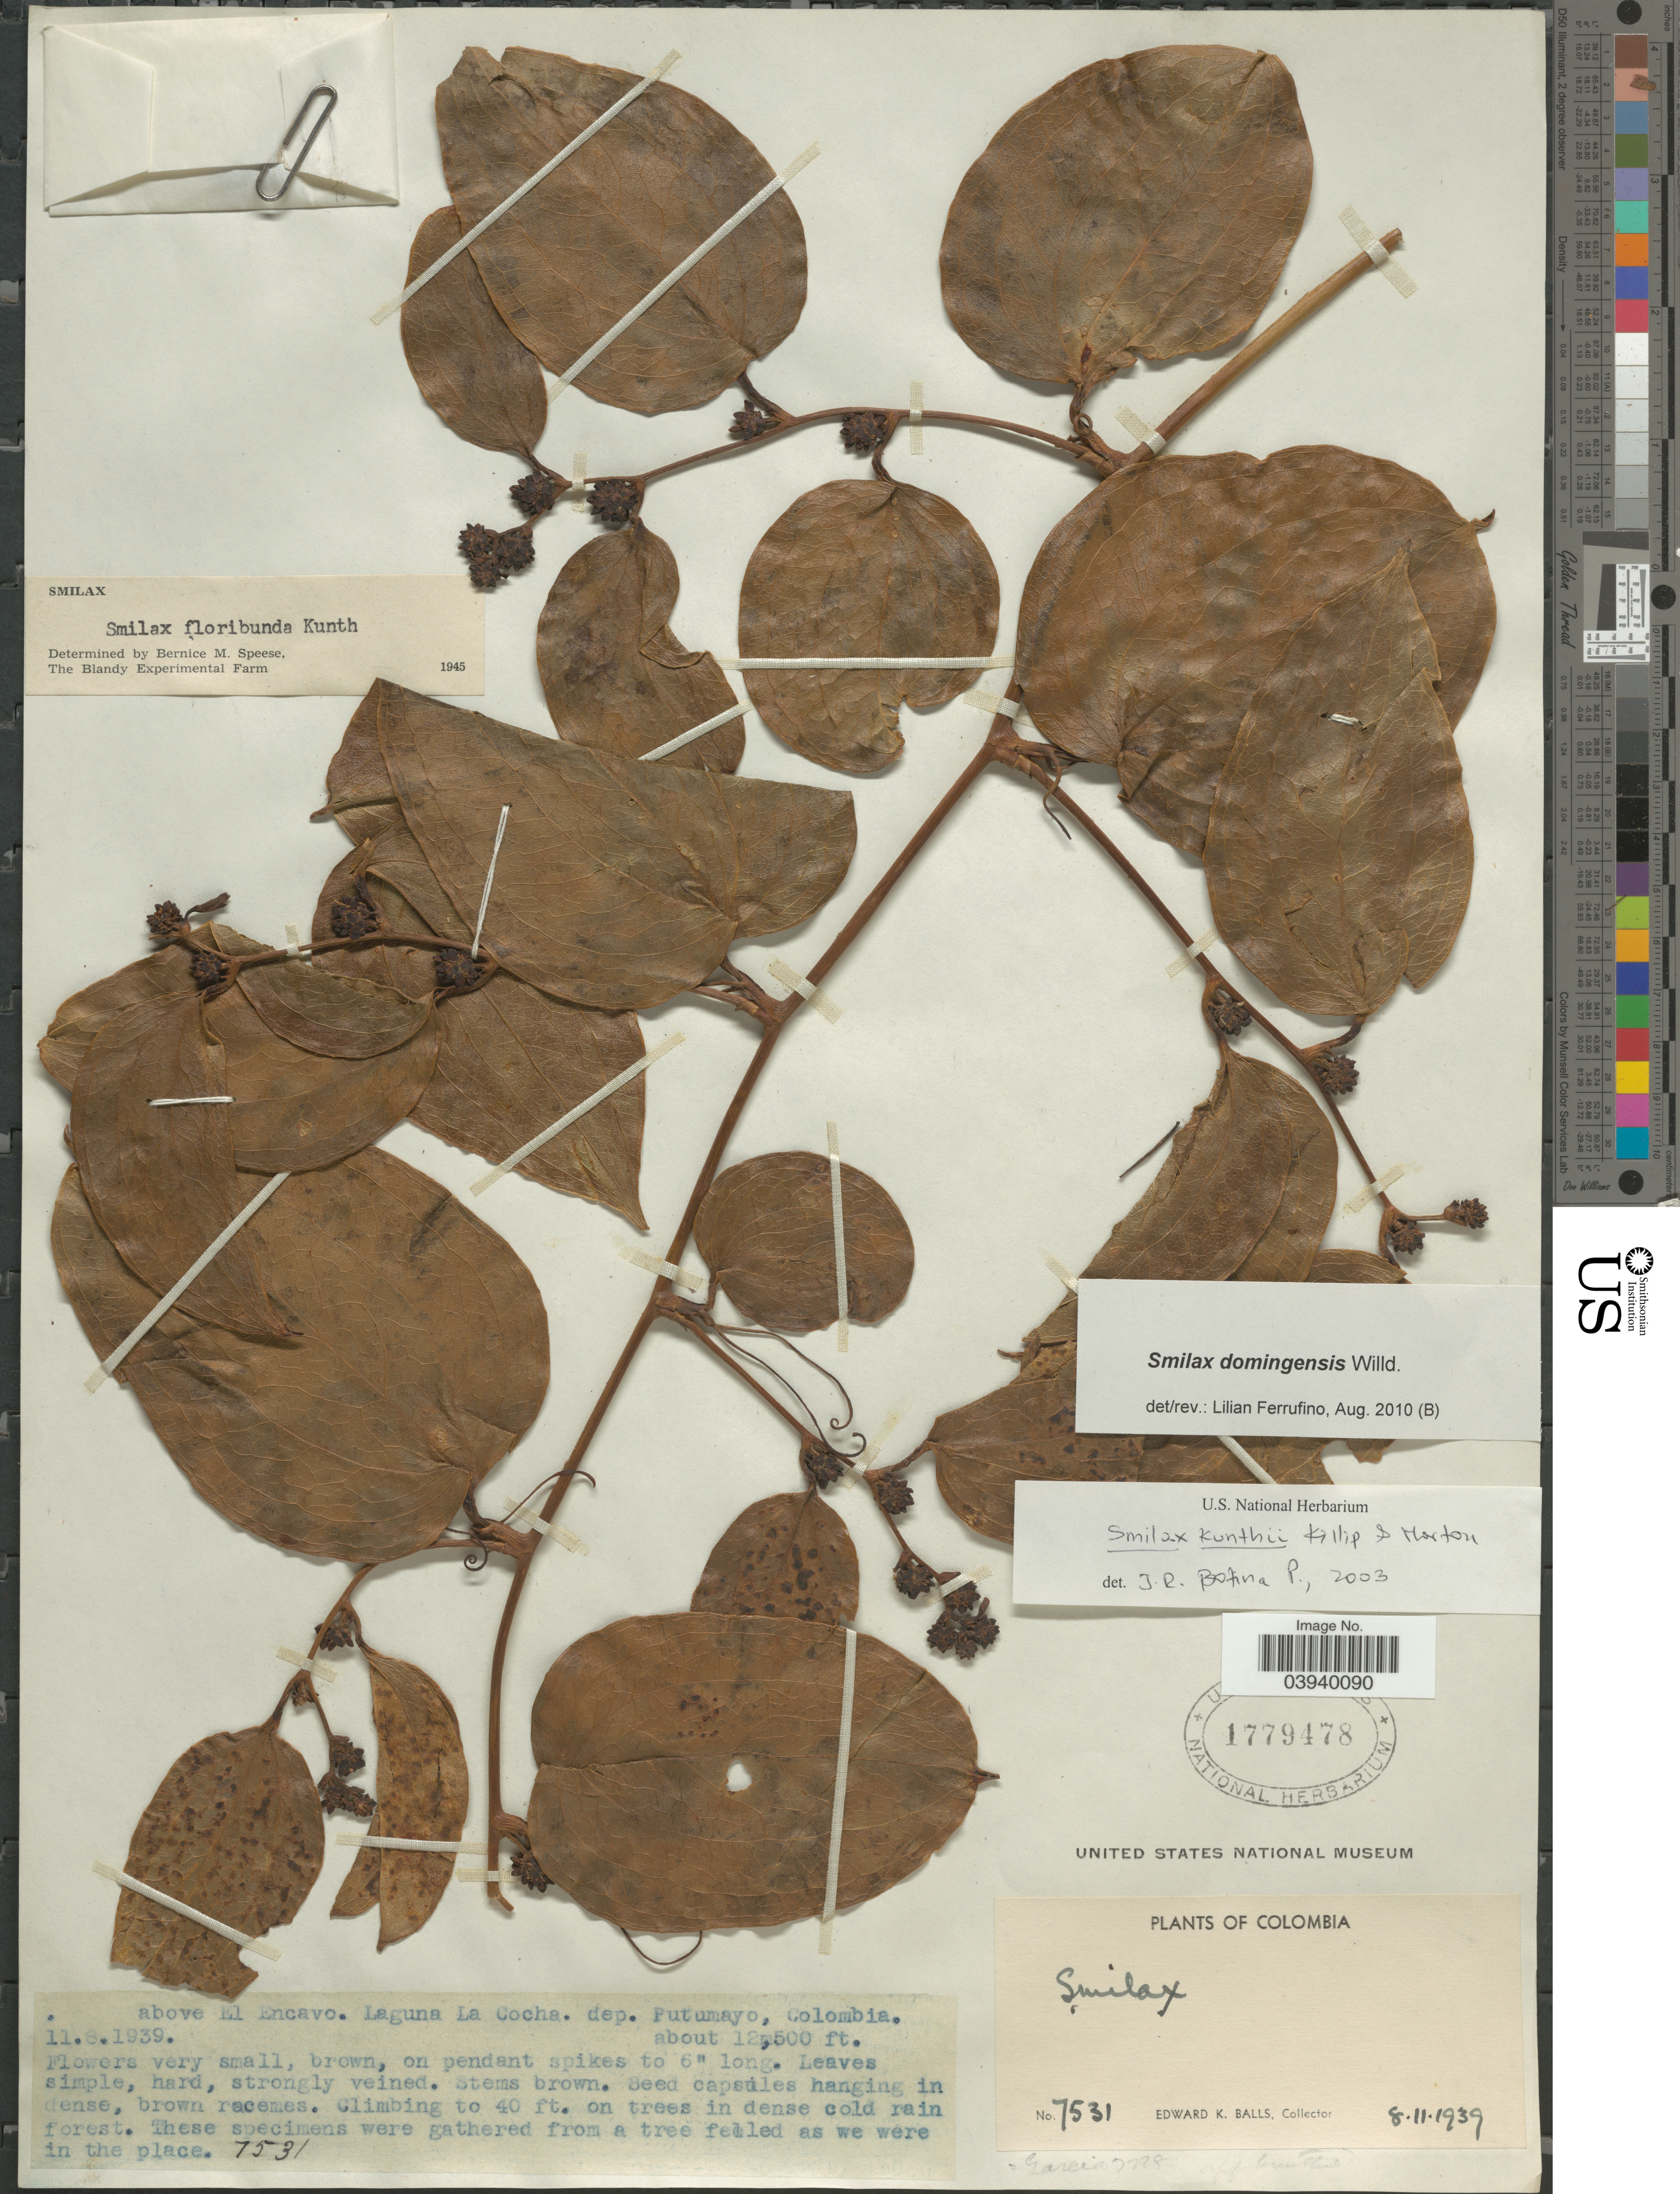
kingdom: Plantae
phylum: Tracheophyta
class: Liliopsida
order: Liliales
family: Smilacaceae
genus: Smilax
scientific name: Smilax domingensis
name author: Willd.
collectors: E. K. Balls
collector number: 7531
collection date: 1939-11-08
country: Colombia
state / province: Putumayo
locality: Above El Encavo. Laguna La Cocha. dep. Putumayo.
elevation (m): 3810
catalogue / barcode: US 1779478